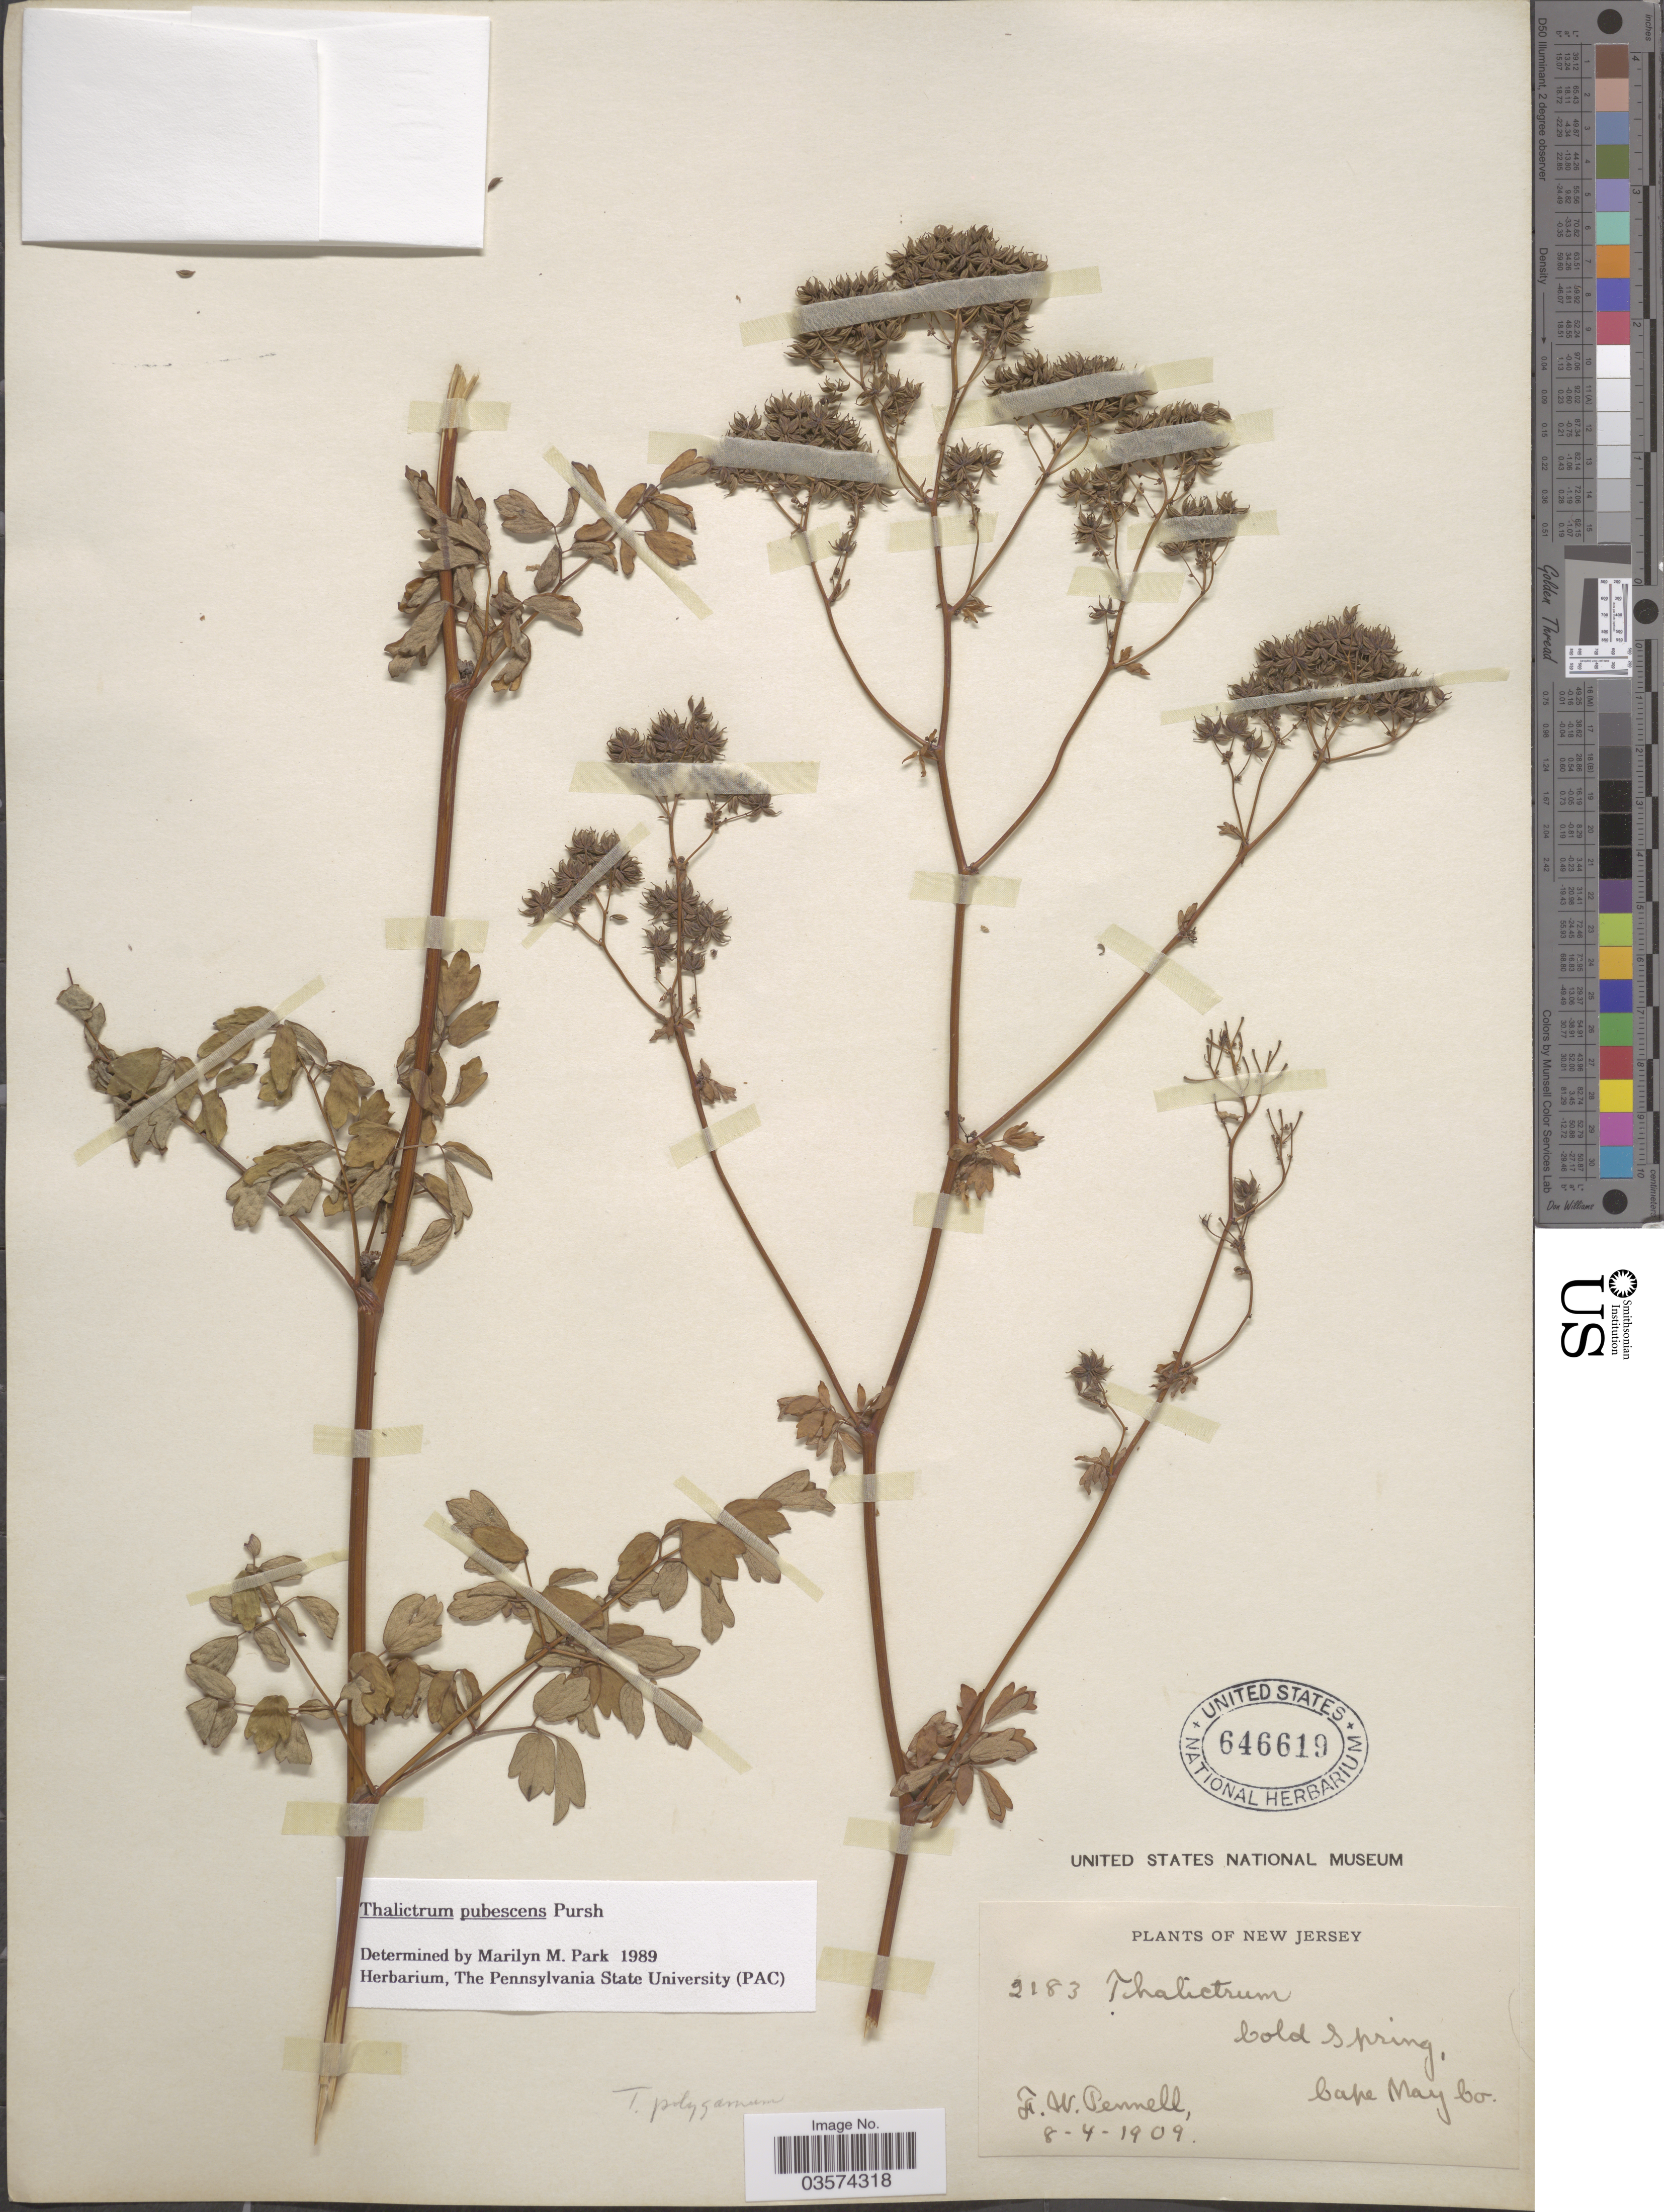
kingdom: Plantae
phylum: Tracheophyta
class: Magnoliopsida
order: Ranunculales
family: Ranunculaceae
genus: Thalictrum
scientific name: Thalictrum pubescens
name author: Pursh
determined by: Park, Marilyn Marqueen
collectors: F. W. Pennell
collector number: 2183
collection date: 1909-08-04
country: United States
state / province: New Jersey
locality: Cold Spring, Cape May Co.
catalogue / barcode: US 646619